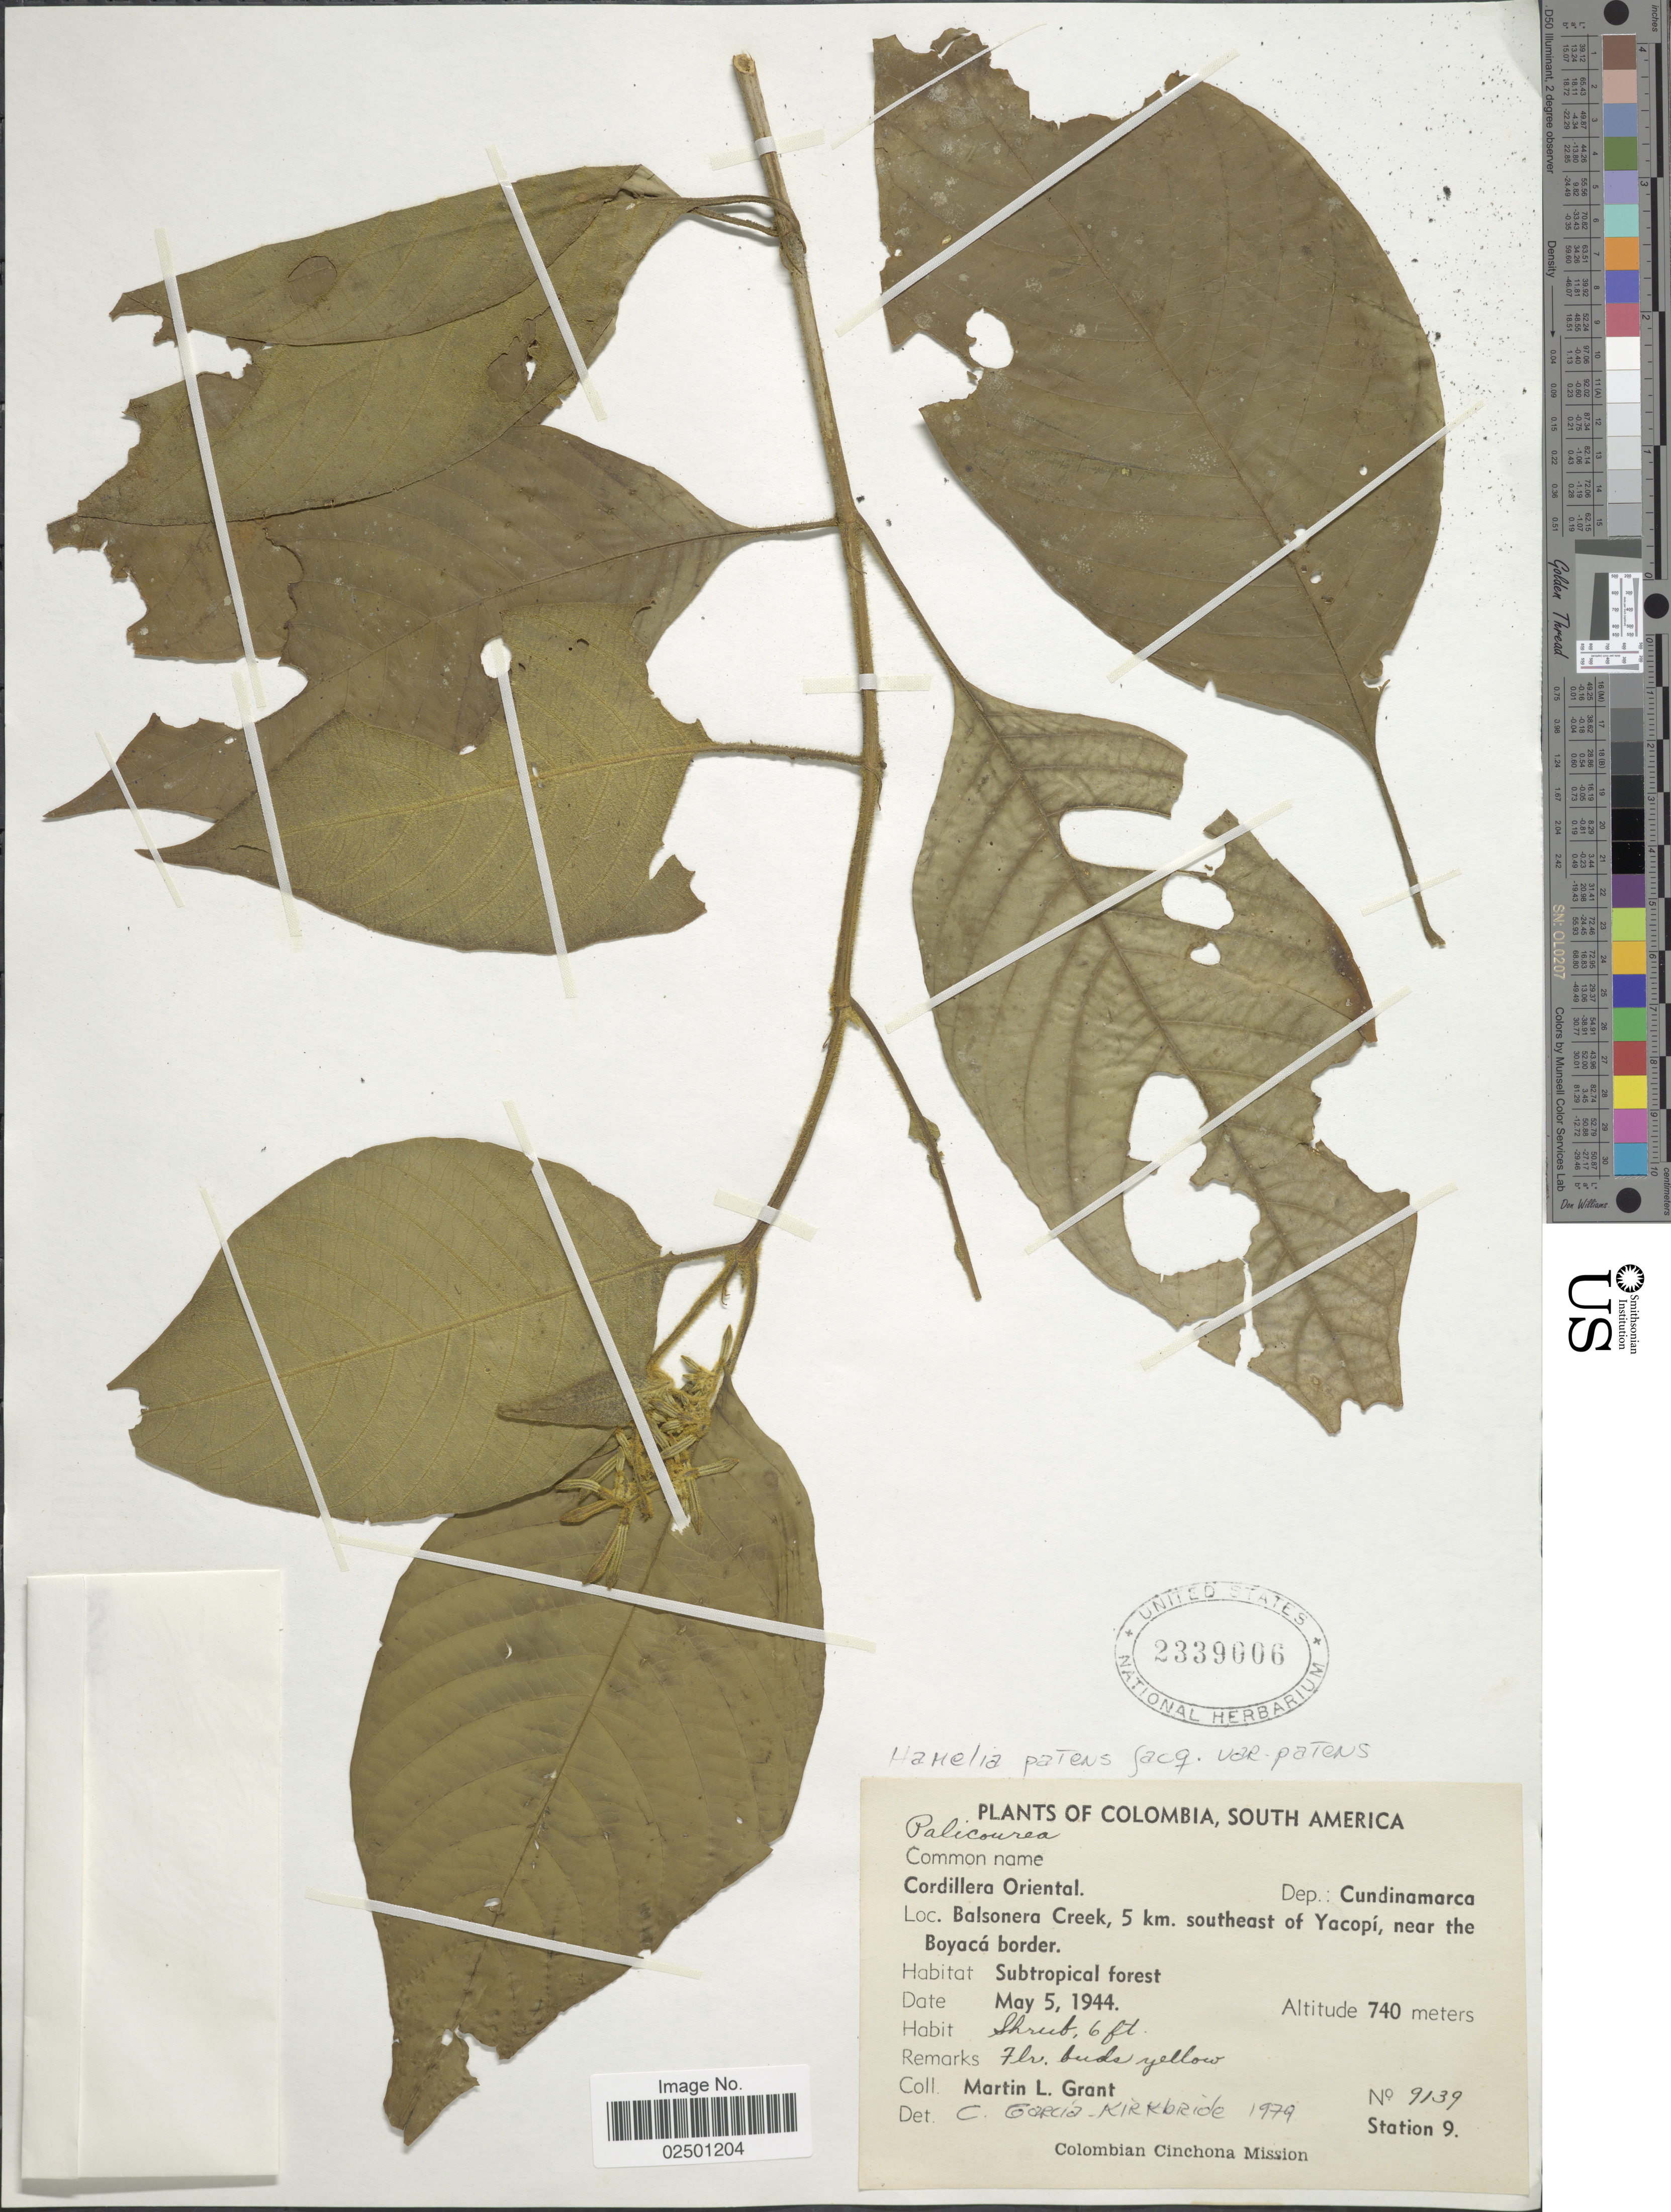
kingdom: Plantae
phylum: Tracheophyta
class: Magnoliopsida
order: Gentianales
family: Rubiaceae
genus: Hamelia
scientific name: Hamelia patens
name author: Jacq.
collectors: M. L. Grant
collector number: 9139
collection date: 1944-05-05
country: Colombia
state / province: Cundinamarca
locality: Cordillera Oriental. Balsonera Creek, 5 km. southeast of Yacopi, near the Boyaca border.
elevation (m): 740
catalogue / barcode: US 2339006